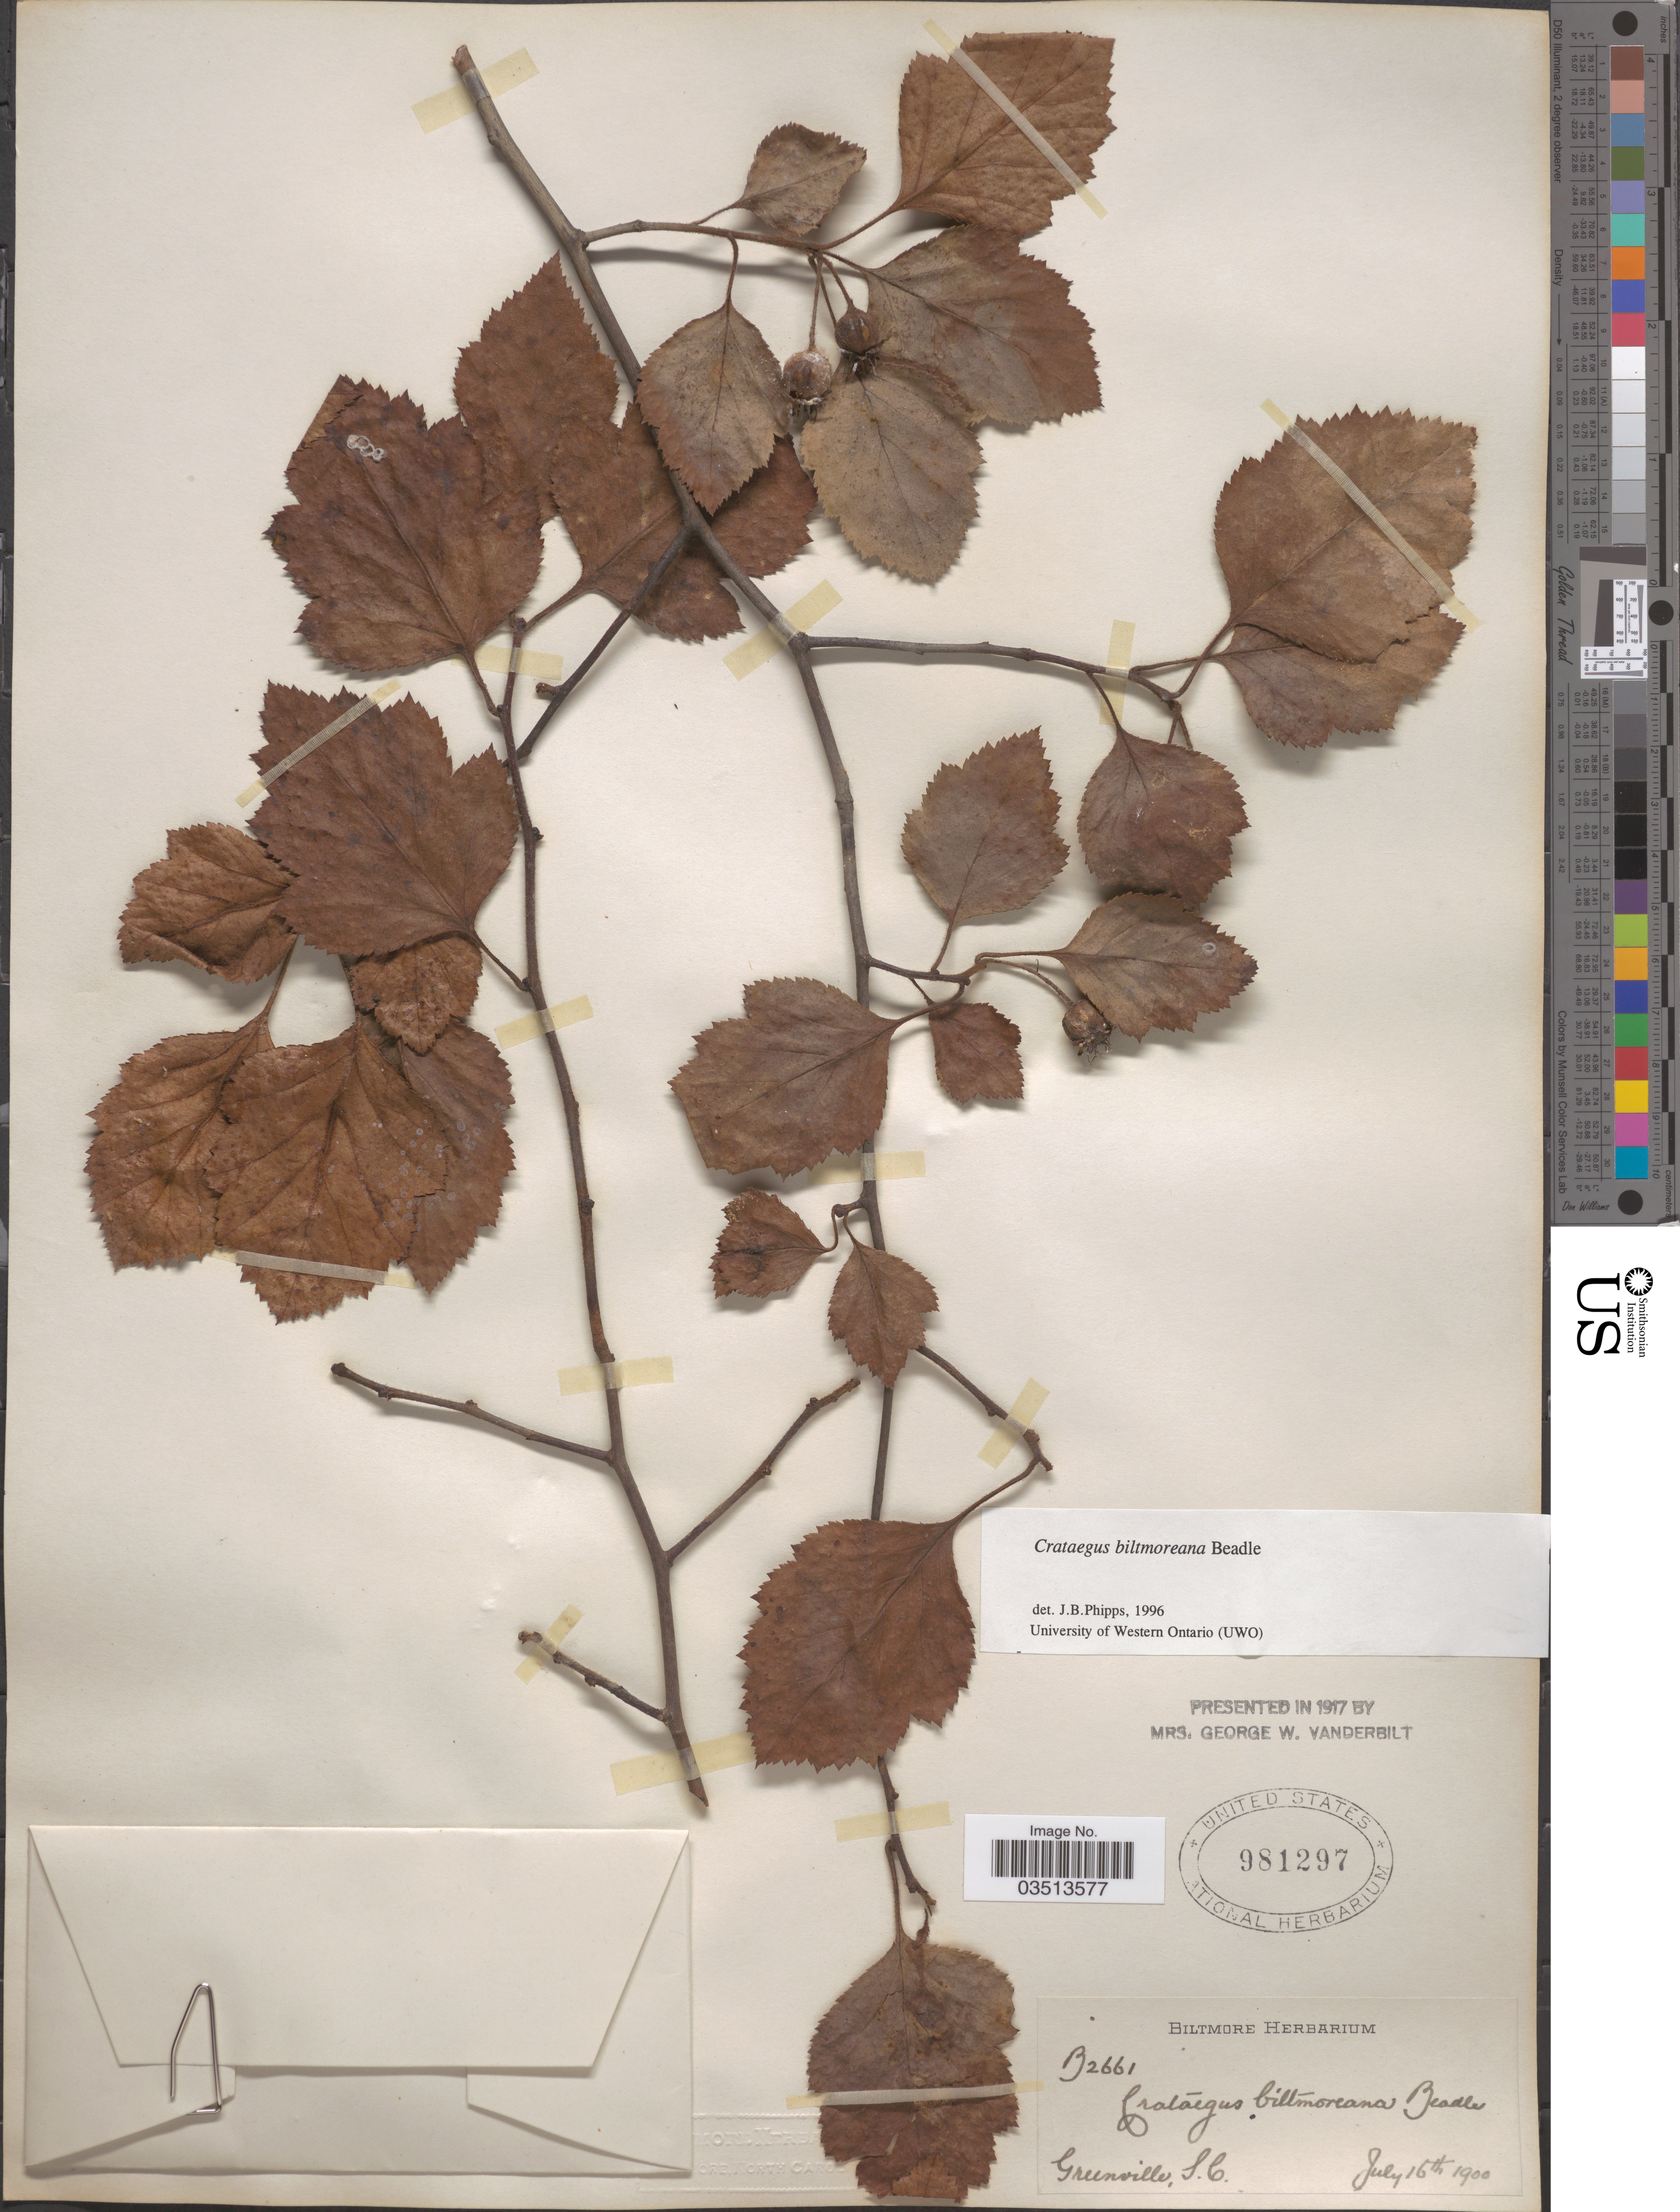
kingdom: Plantae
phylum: Tracheophyta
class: Magnoliopsida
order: Rosales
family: Rosaceae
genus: Crataegus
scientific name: Crataegus biltmoreana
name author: Beadle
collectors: ex herb. Biltmore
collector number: B2661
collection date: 1900-07-16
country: United States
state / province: South Carolina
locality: Greenville.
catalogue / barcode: US 981297